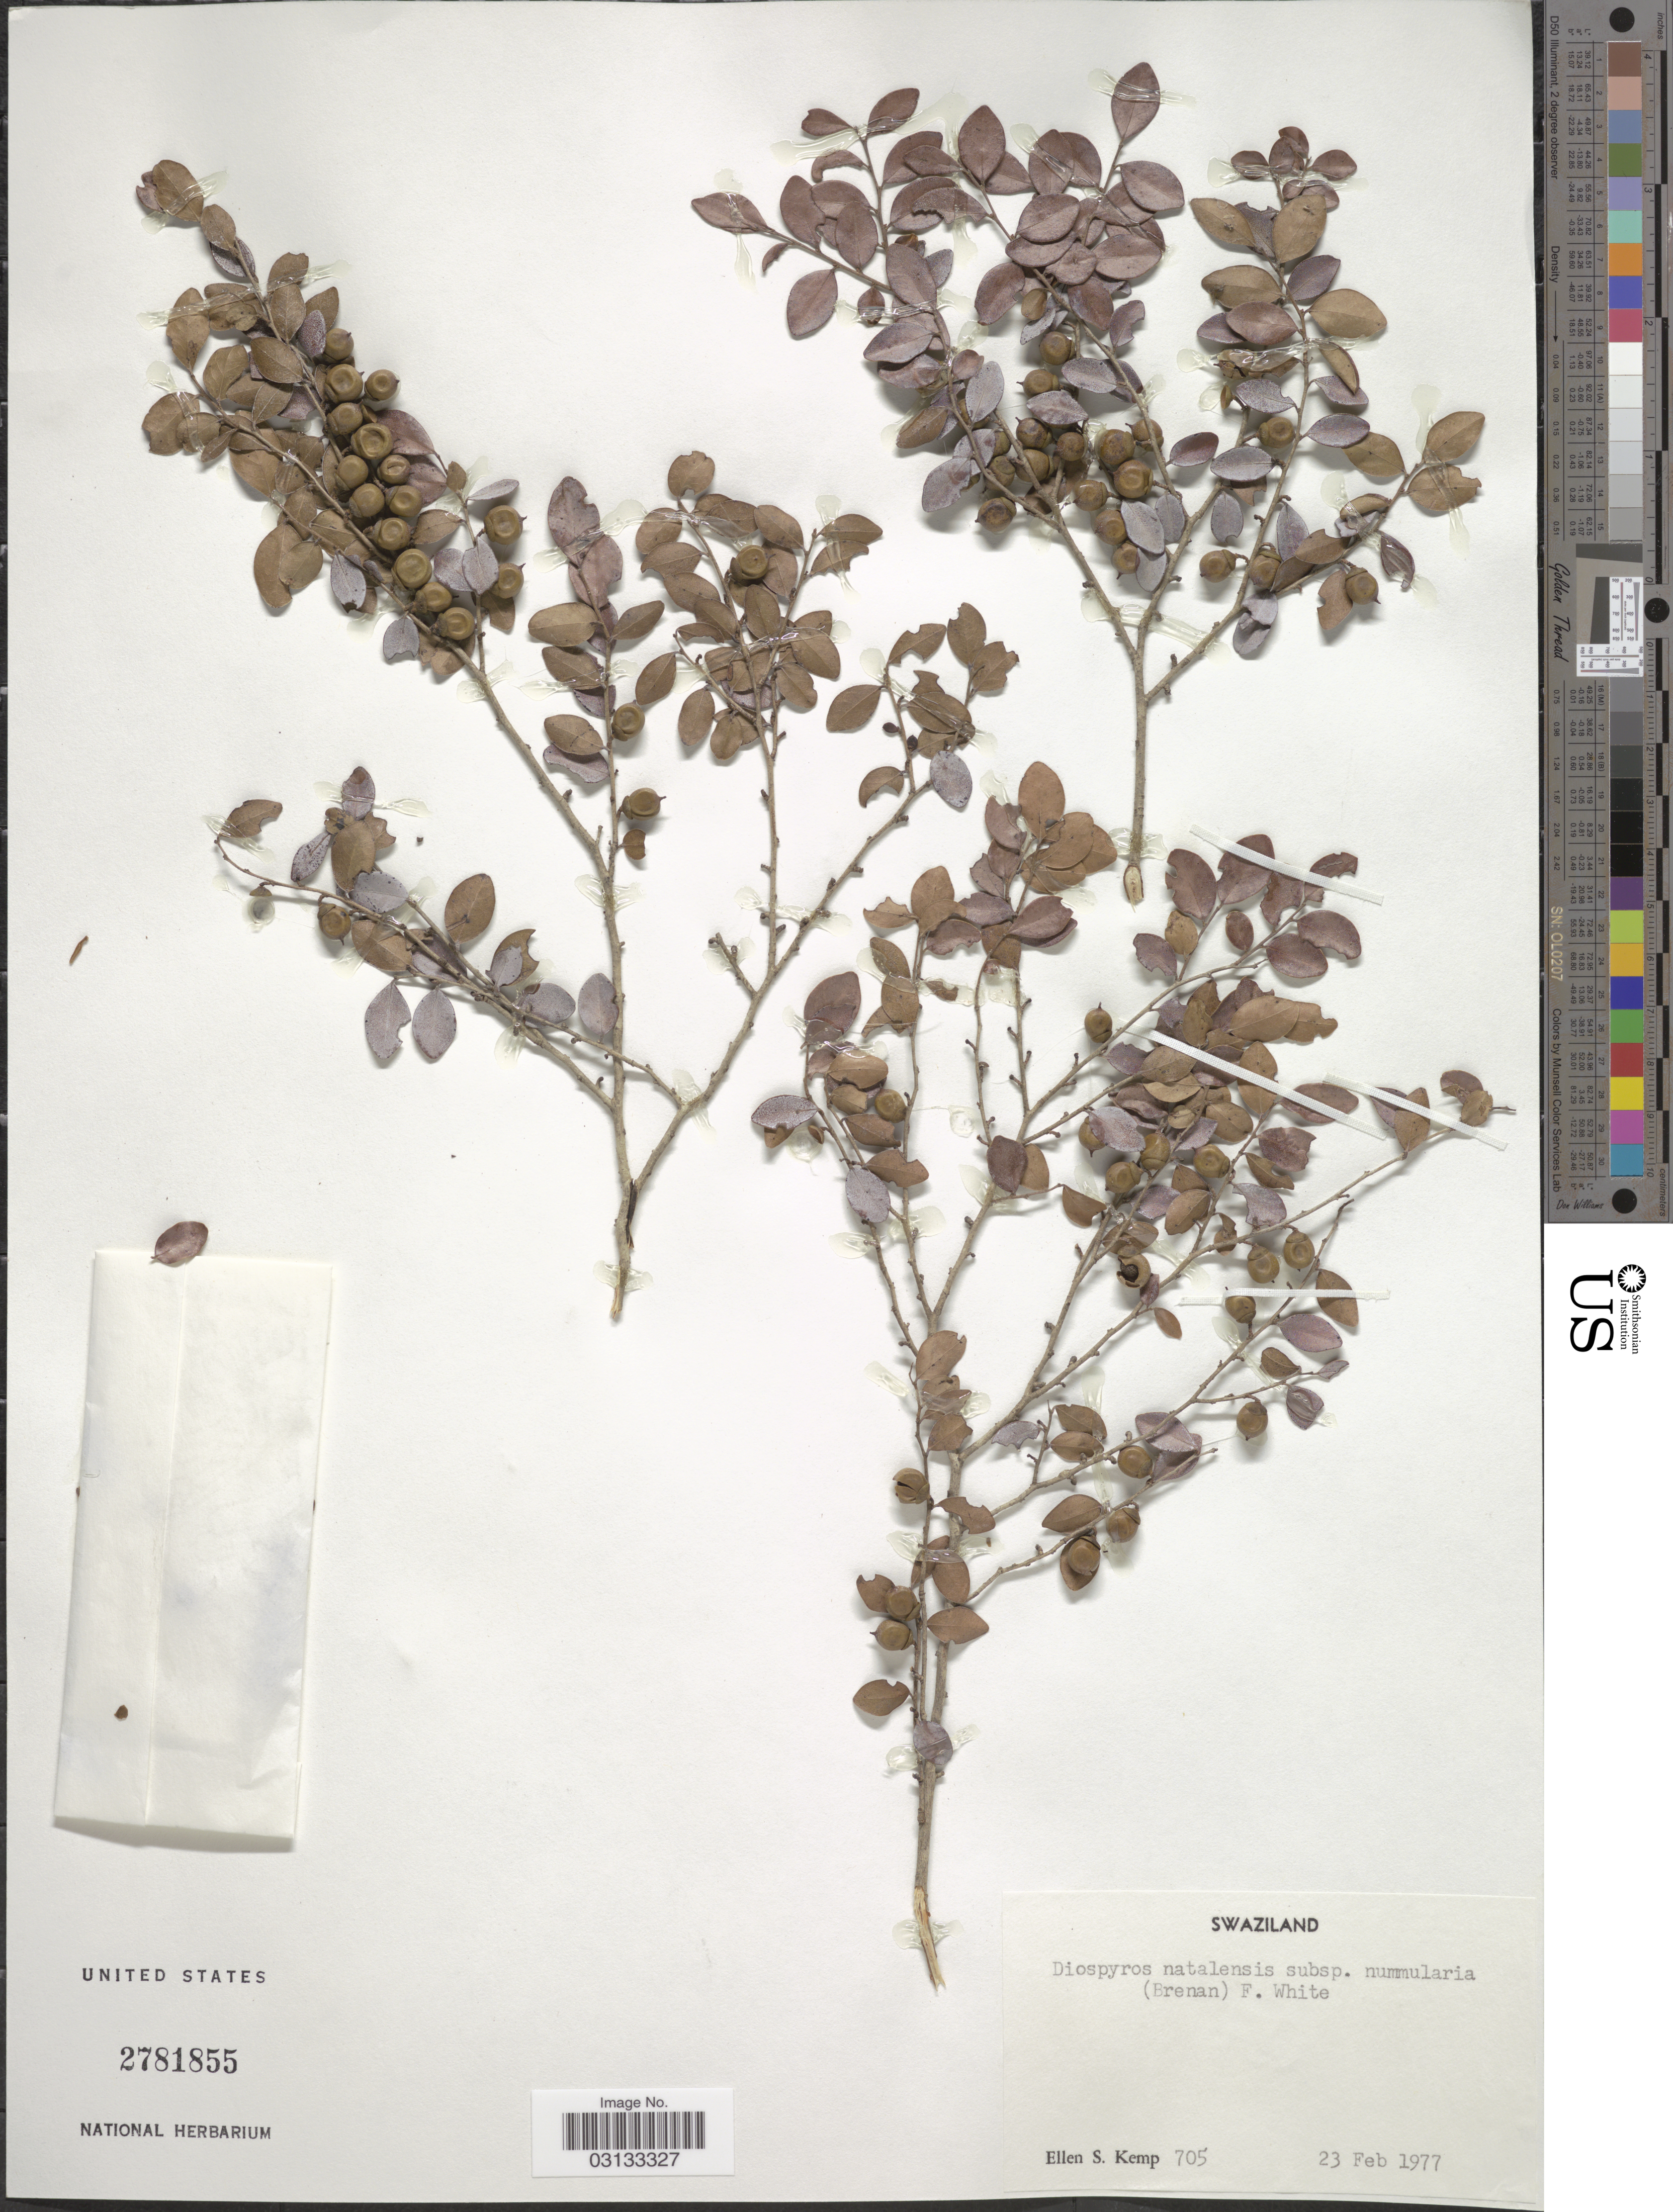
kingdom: Plantae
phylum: Tracheophyta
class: Magnoliopsida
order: Ericales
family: Ebenaceae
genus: Diospyros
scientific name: Diospyros natalensis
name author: (Harv.) Brenan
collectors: E. S. Kemp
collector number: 705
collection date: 1977-02-23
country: Eswatini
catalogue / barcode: US 2781855